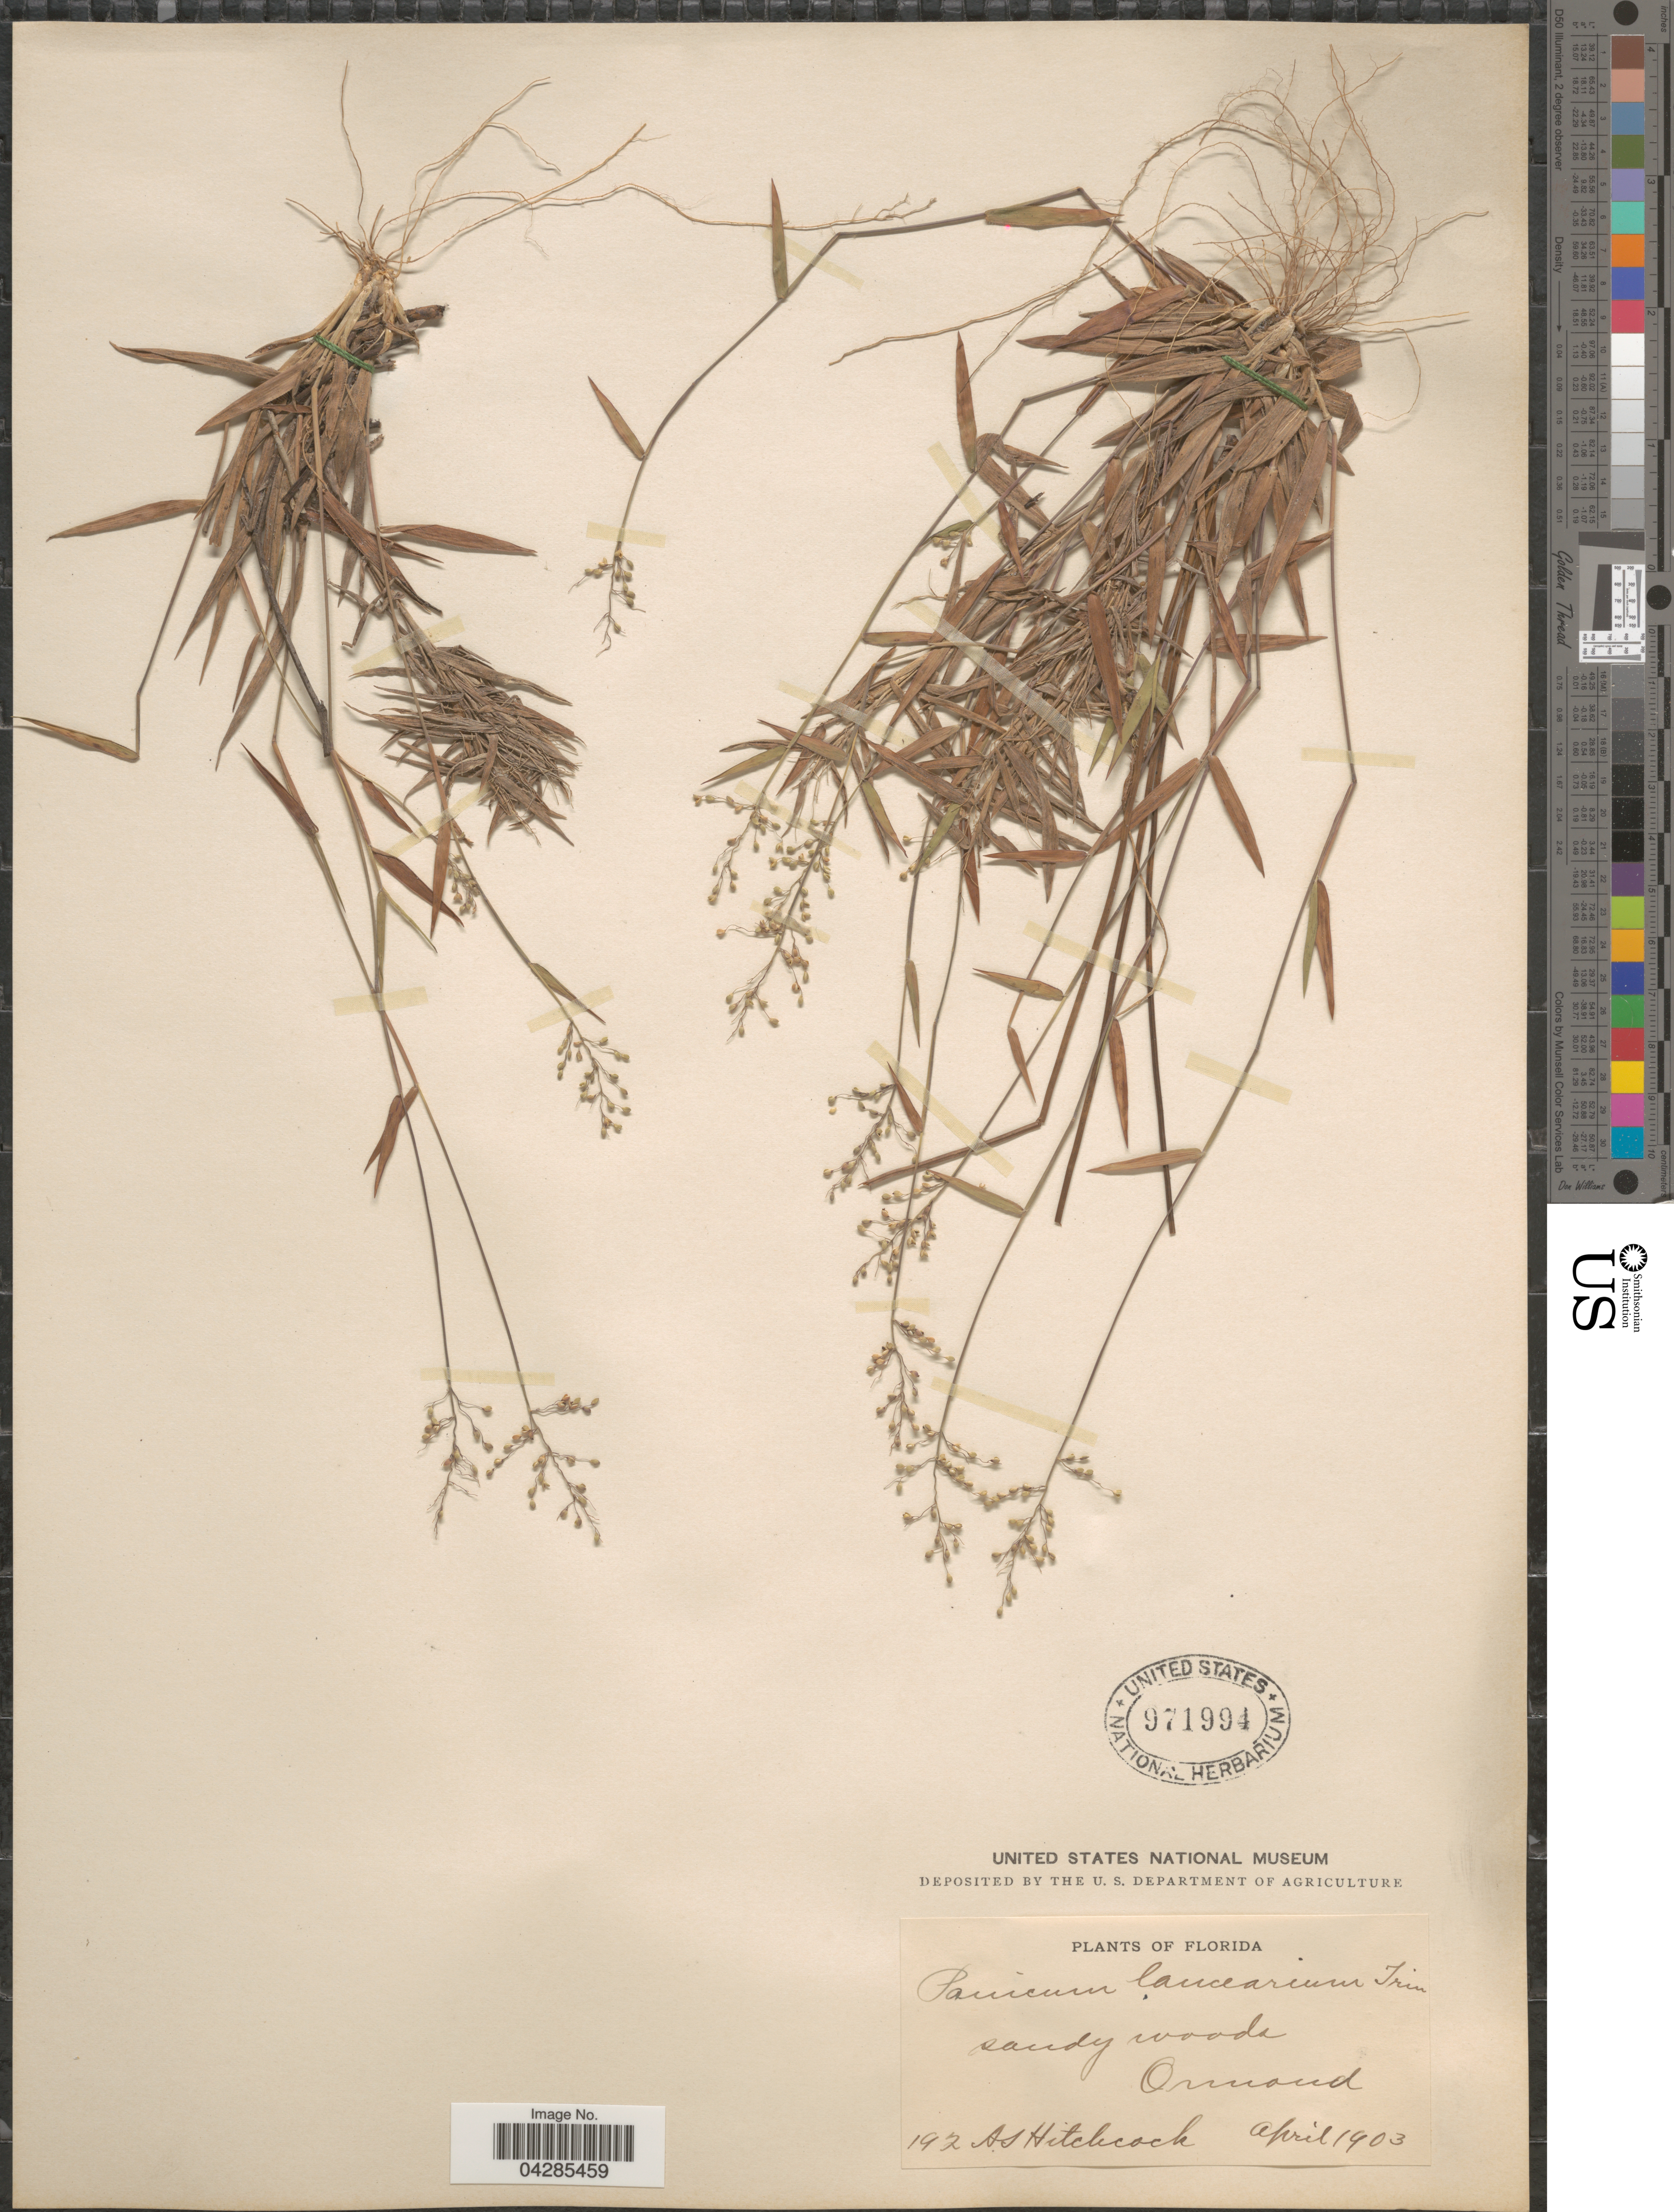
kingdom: Plantae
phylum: Tracheophyta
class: Liliopsida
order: Poales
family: Poaceae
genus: Dichanthelium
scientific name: Dichanthelium portoricense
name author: (Desv. ex Ham.) B.F. Hansen & Wunderlin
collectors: A. S. Hitchcock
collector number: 192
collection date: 1903-04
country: United States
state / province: Florida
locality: Ormond.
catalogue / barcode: US 971994